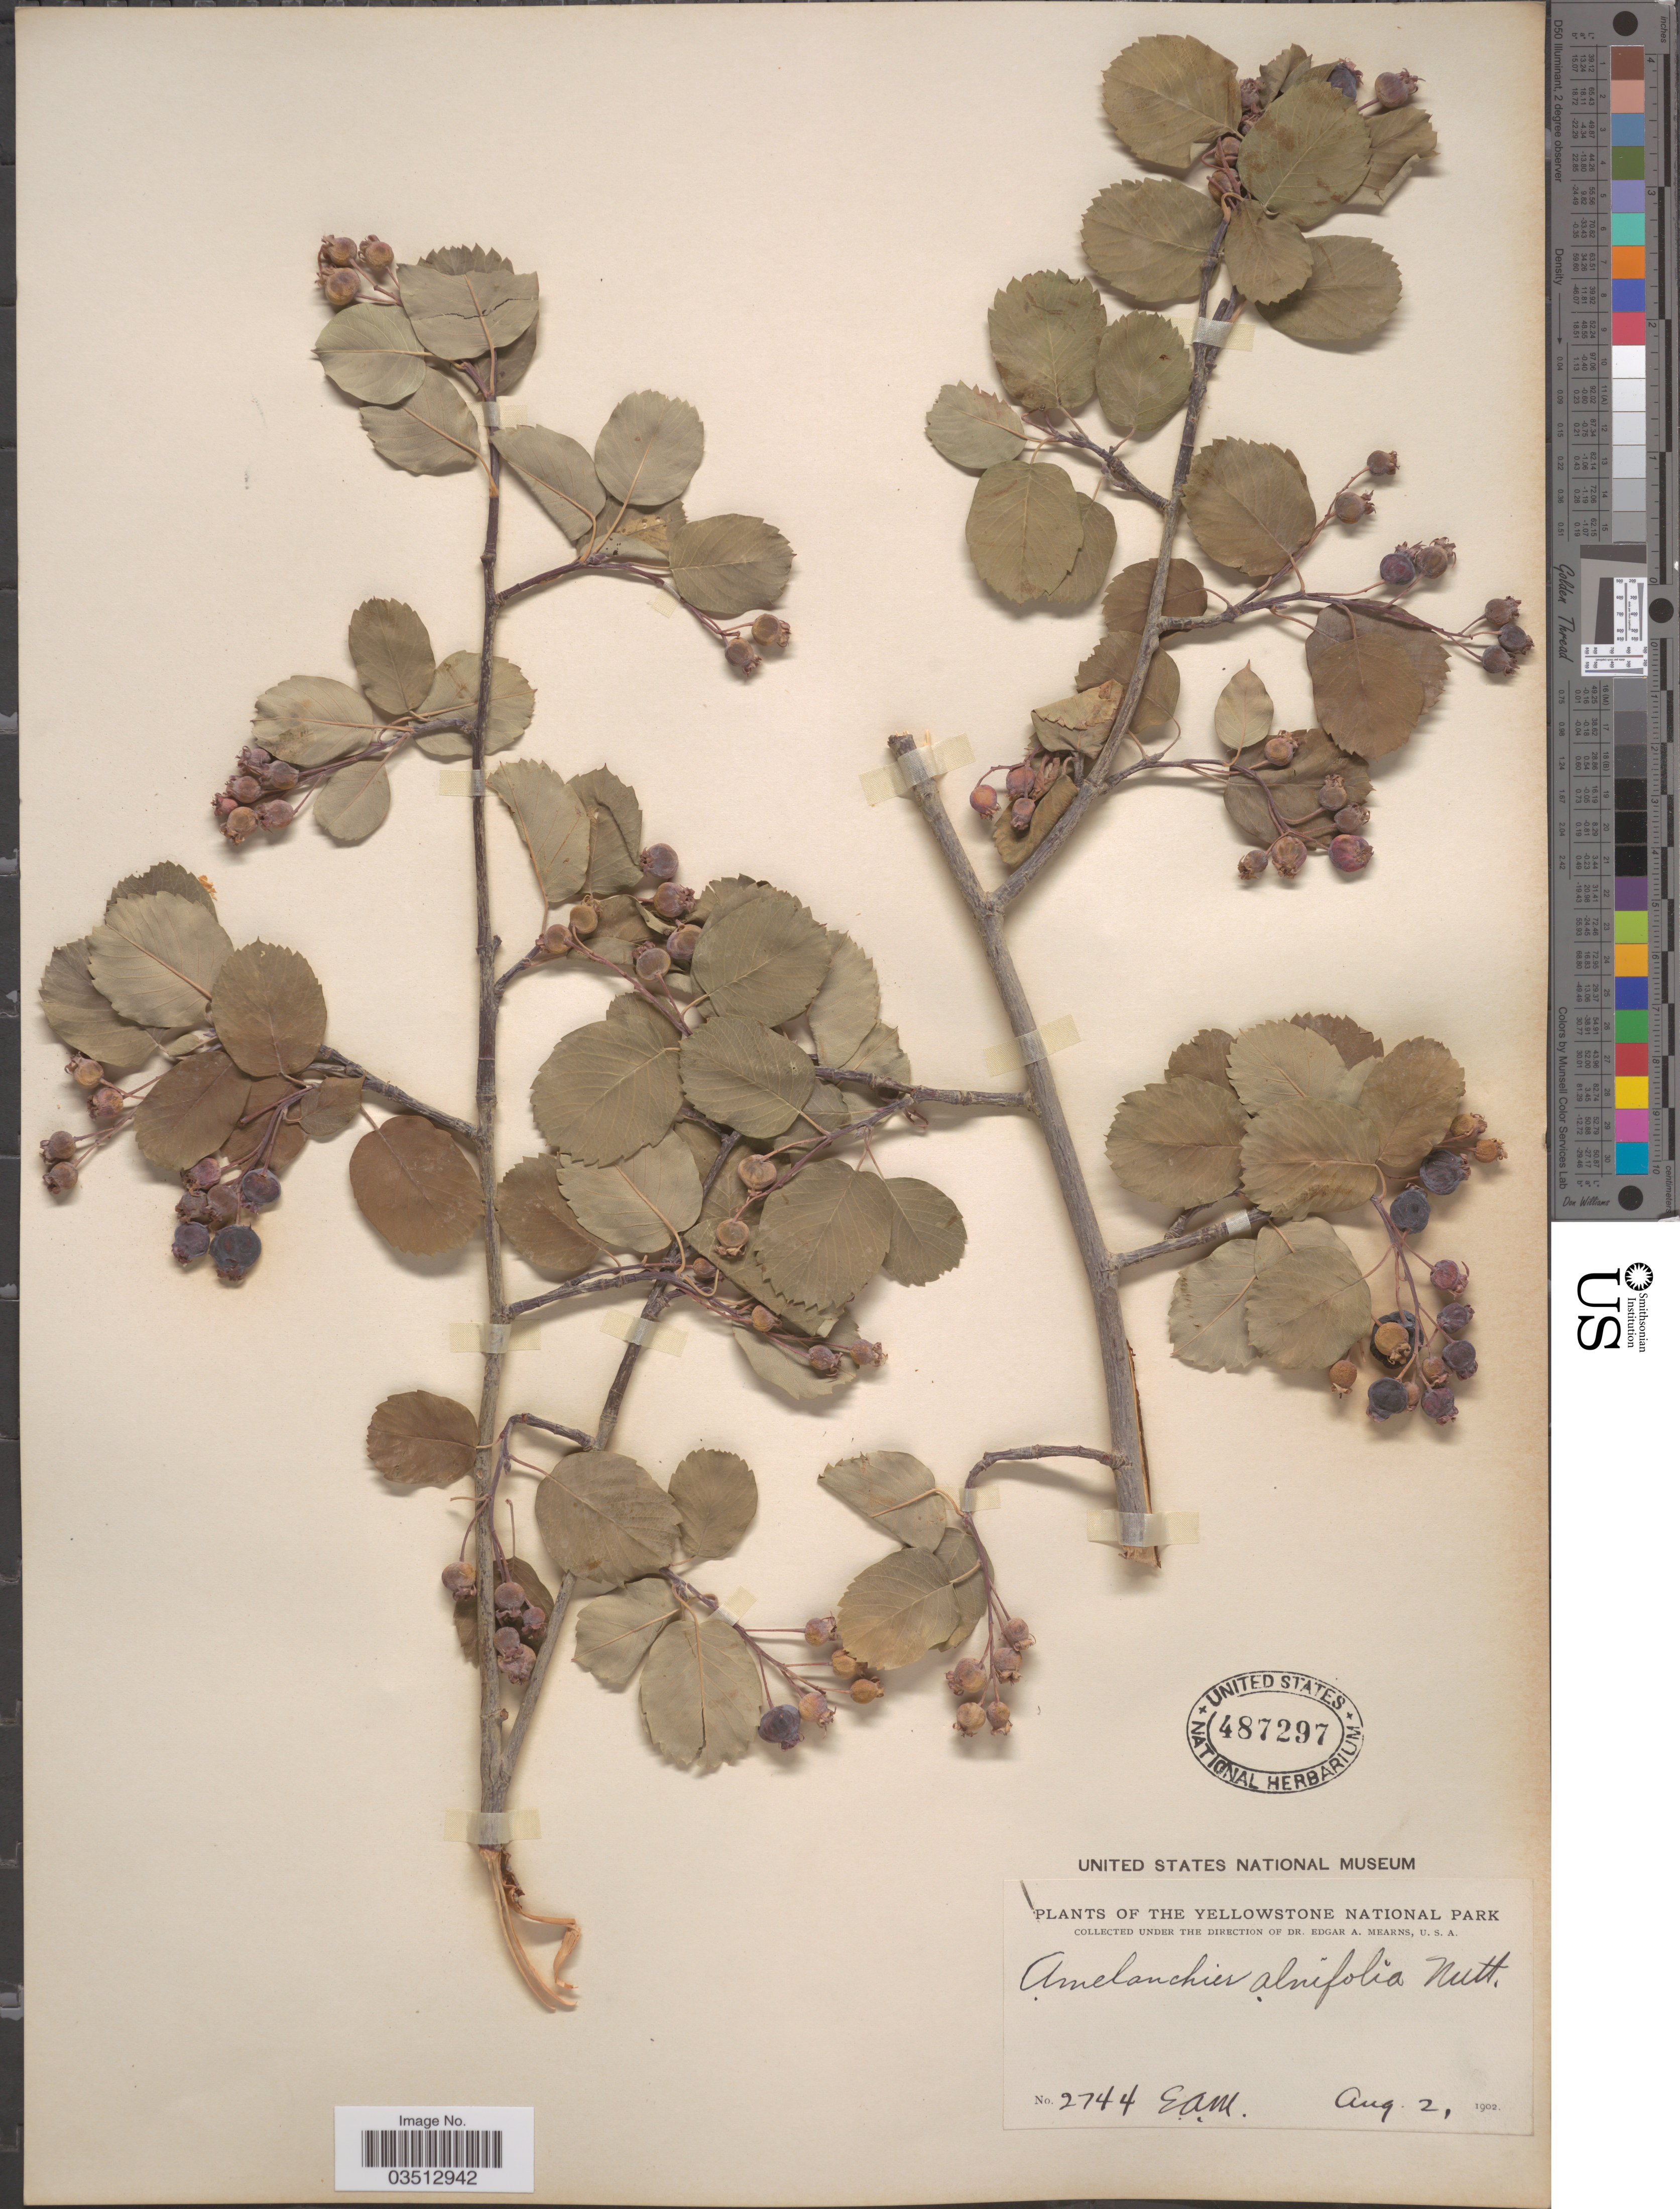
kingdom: Plantae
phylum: Tracheophyta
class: Magnoliopsida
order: Rosales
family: Rosaceae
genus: Amelanchier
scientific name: Amelanchier sp.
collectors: E. A. Mearns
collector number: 2744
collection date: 1902-08-02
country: United States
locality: The Yellowstone National Park.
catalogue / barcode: US 487297